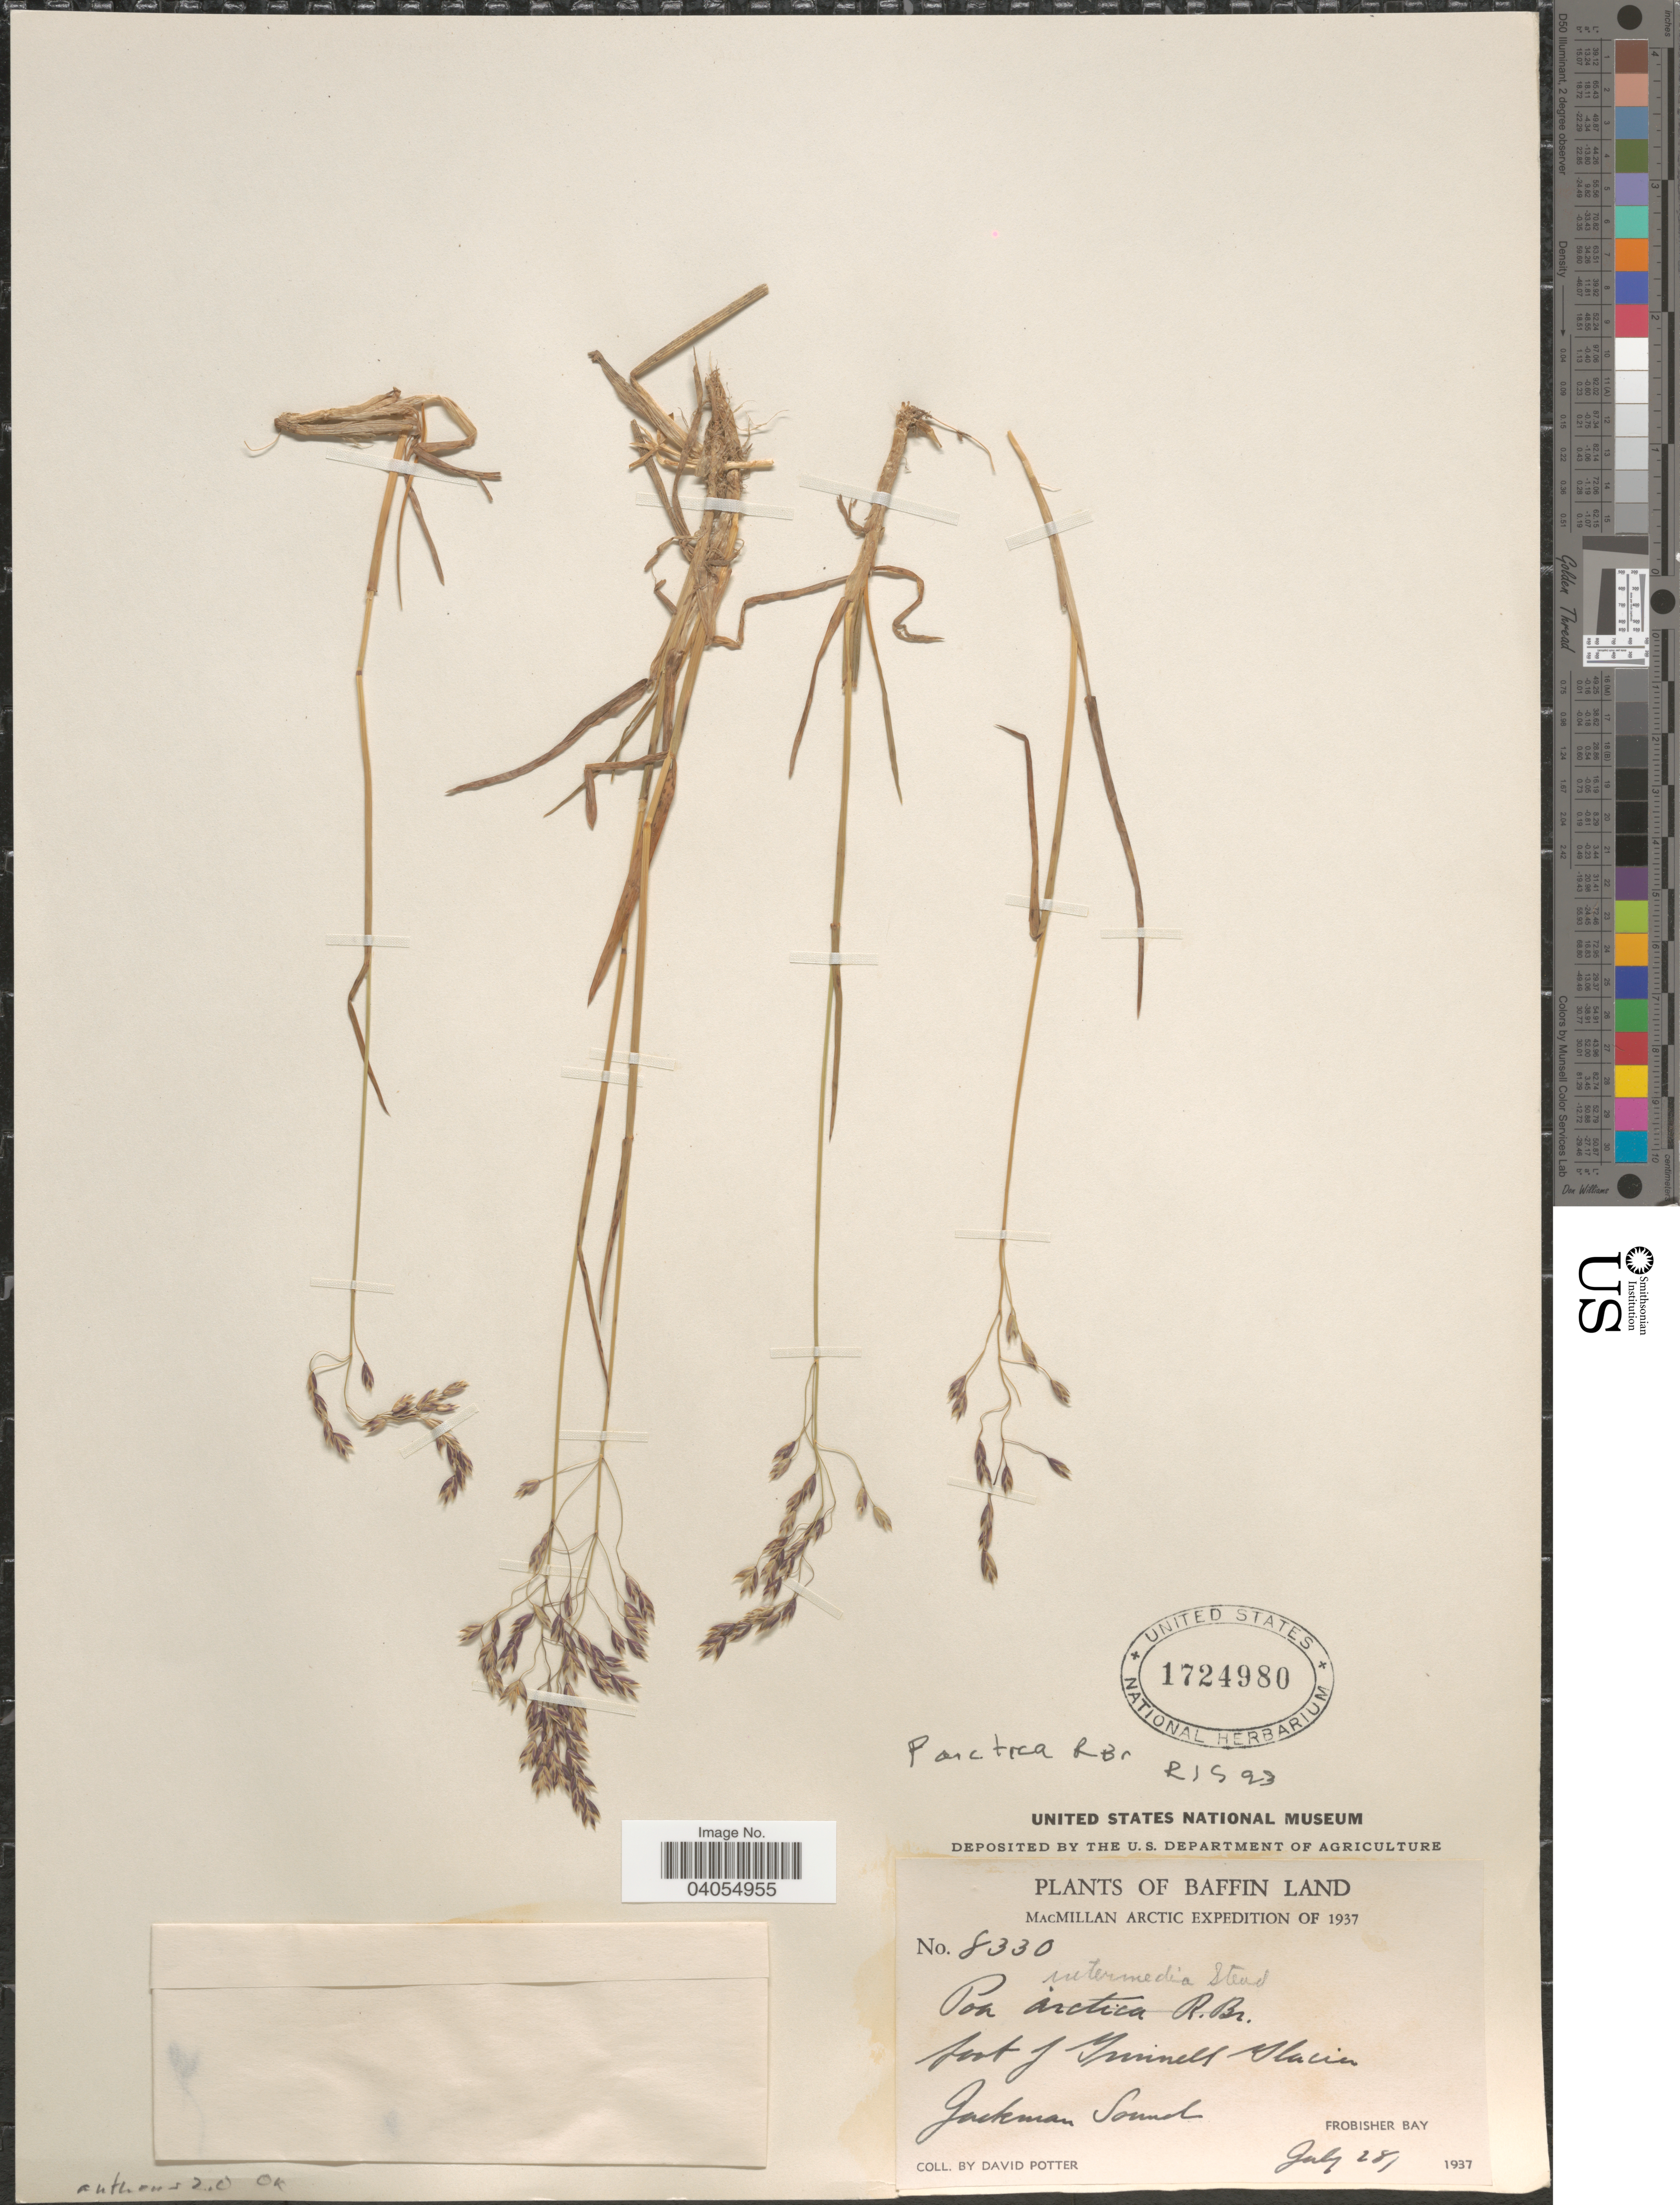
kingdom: Plantae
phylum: Tracheophyta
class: Liliopsida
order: Poales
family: Poaceae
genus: Poa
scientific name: Poa arctica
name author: R. Br.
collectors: D. Potter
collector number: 8330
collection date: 1937-07-28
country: Canada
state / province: Nunavut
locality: Baffin Land. Foot of Grinnell Glacier. Jackman Sound. Frobisher Bay.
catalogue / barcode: US 1724980